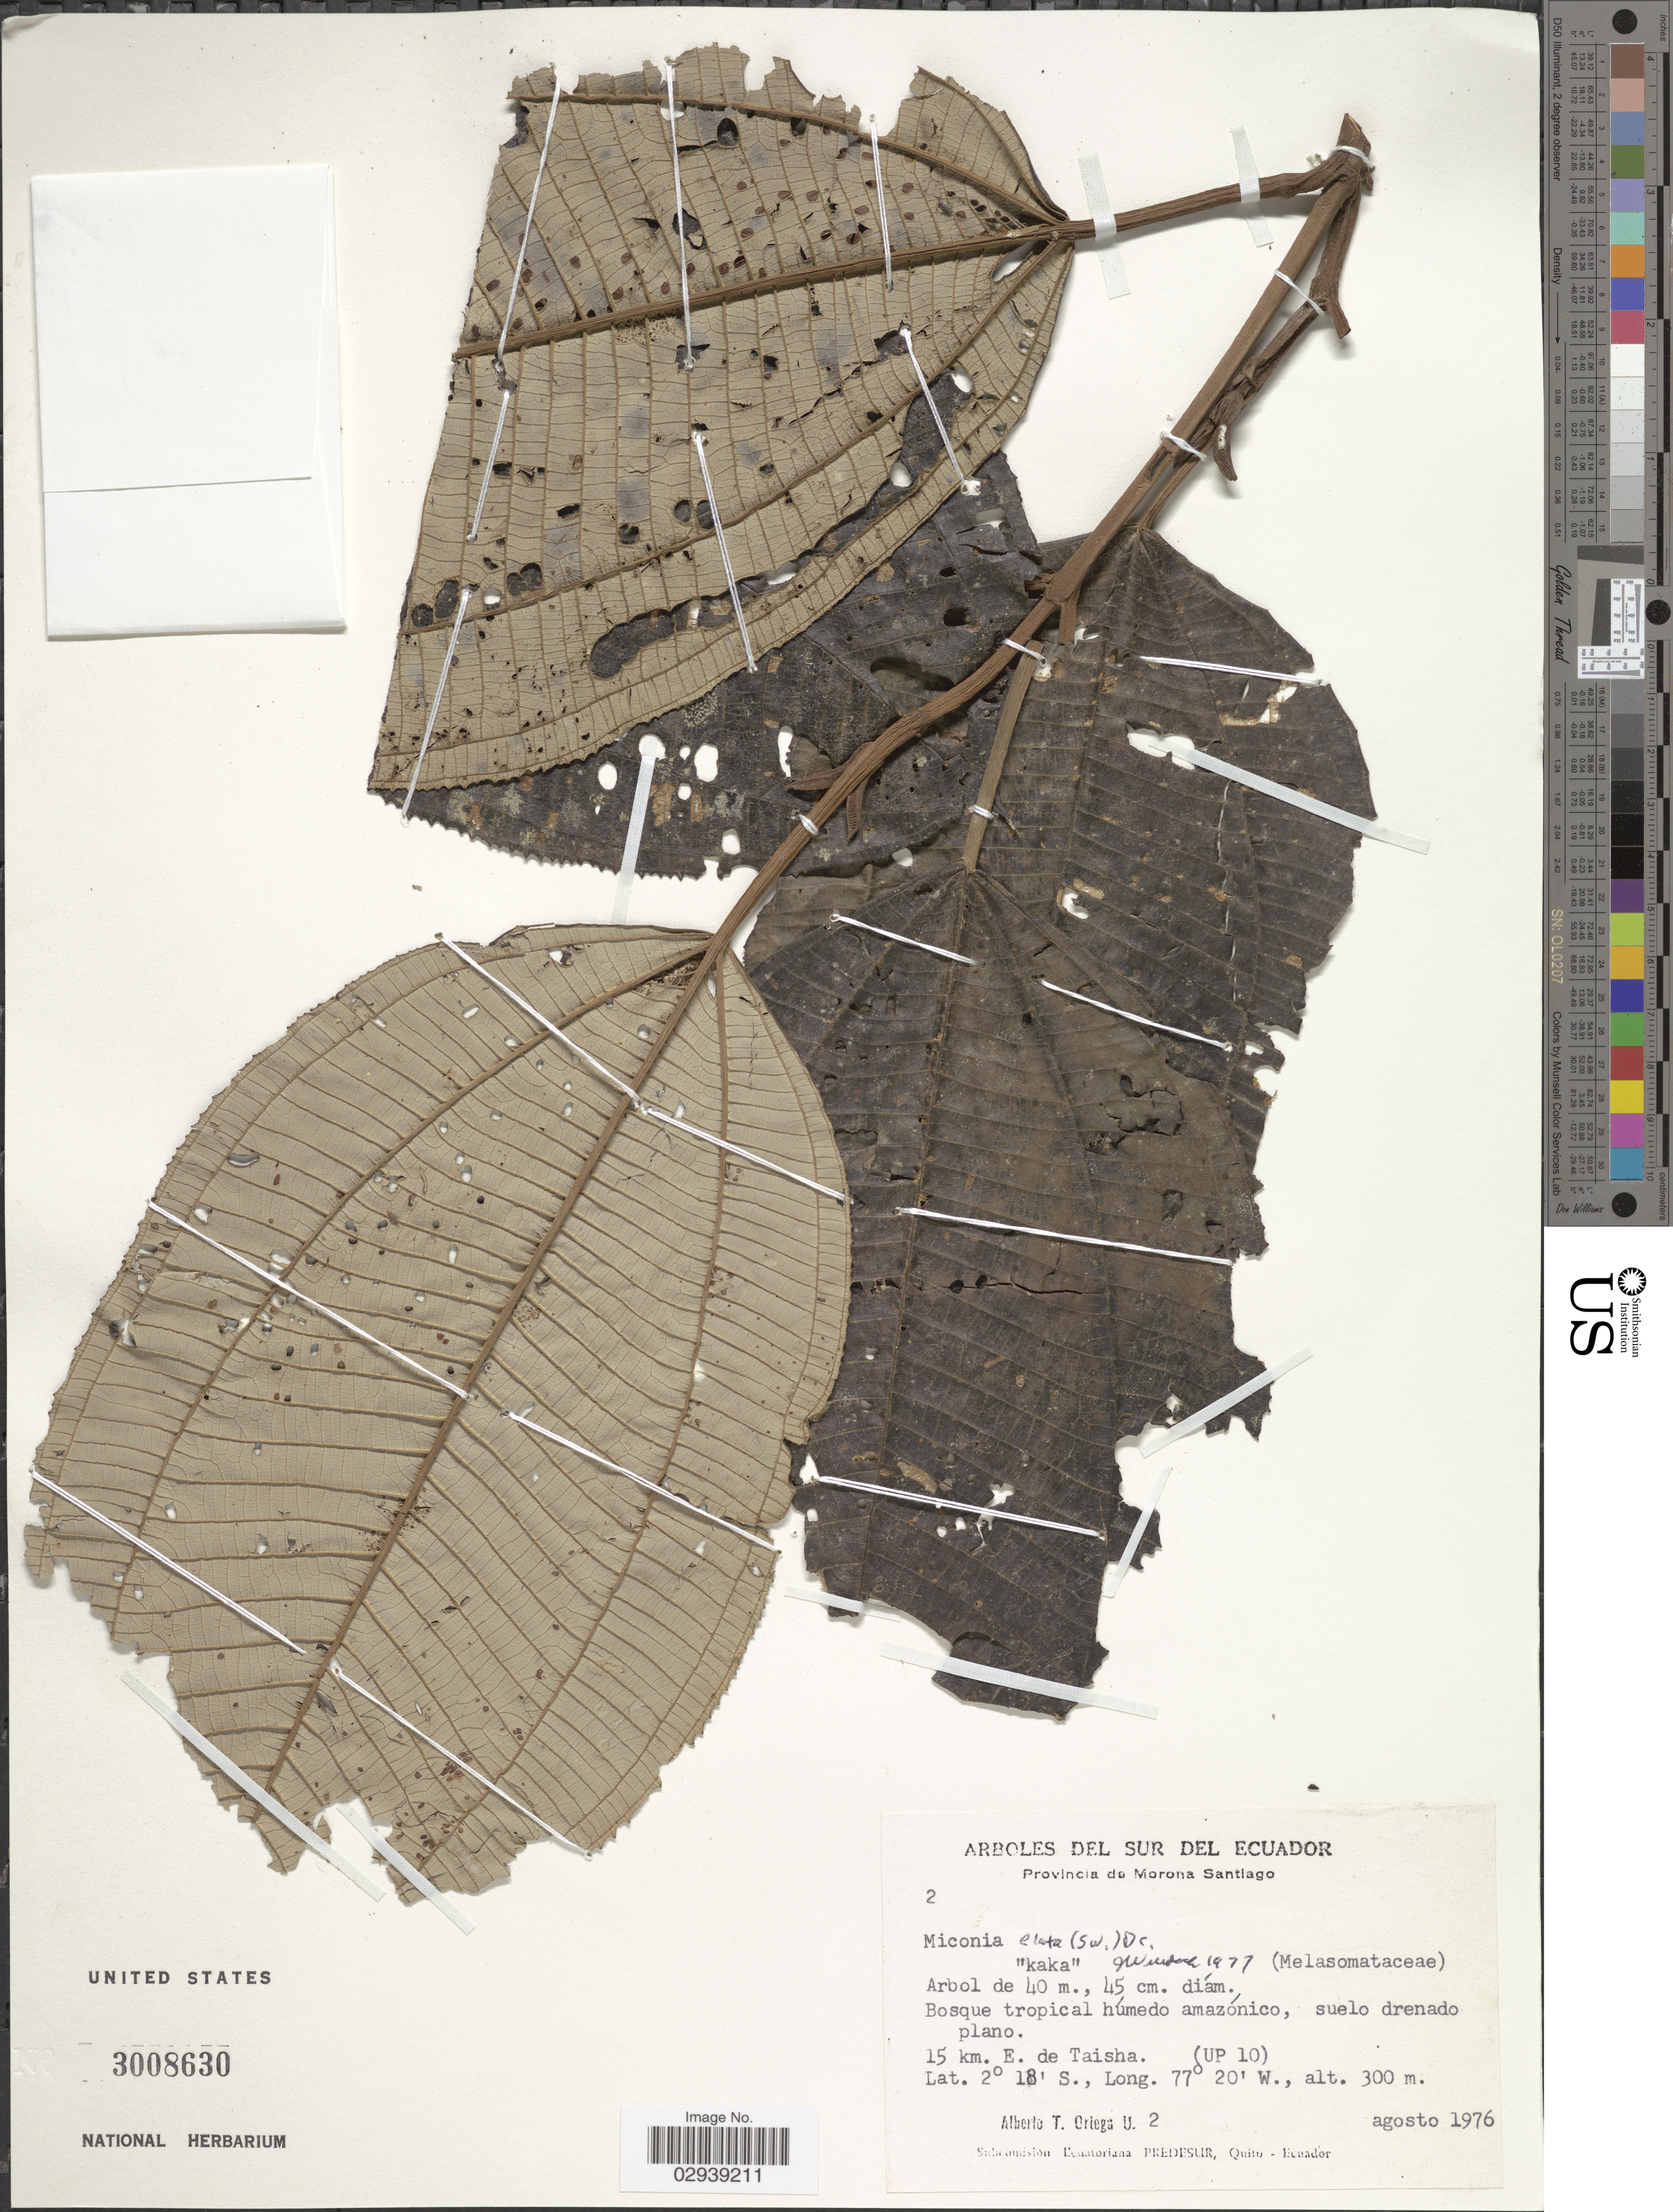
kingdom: Plantae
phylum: Tracheophyta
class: Magnoliopsida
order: Myrtales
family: Melastomataceae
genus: Miconia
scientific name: Miconia elata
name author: (Sw.) DC.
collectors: A. T. Ortega U.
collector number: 2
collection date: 1976-08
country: Ecuador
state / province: Morona-Santiago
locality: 15 km. E. de Taisha. (UP 10).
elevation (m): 300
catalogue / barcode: US 3008630